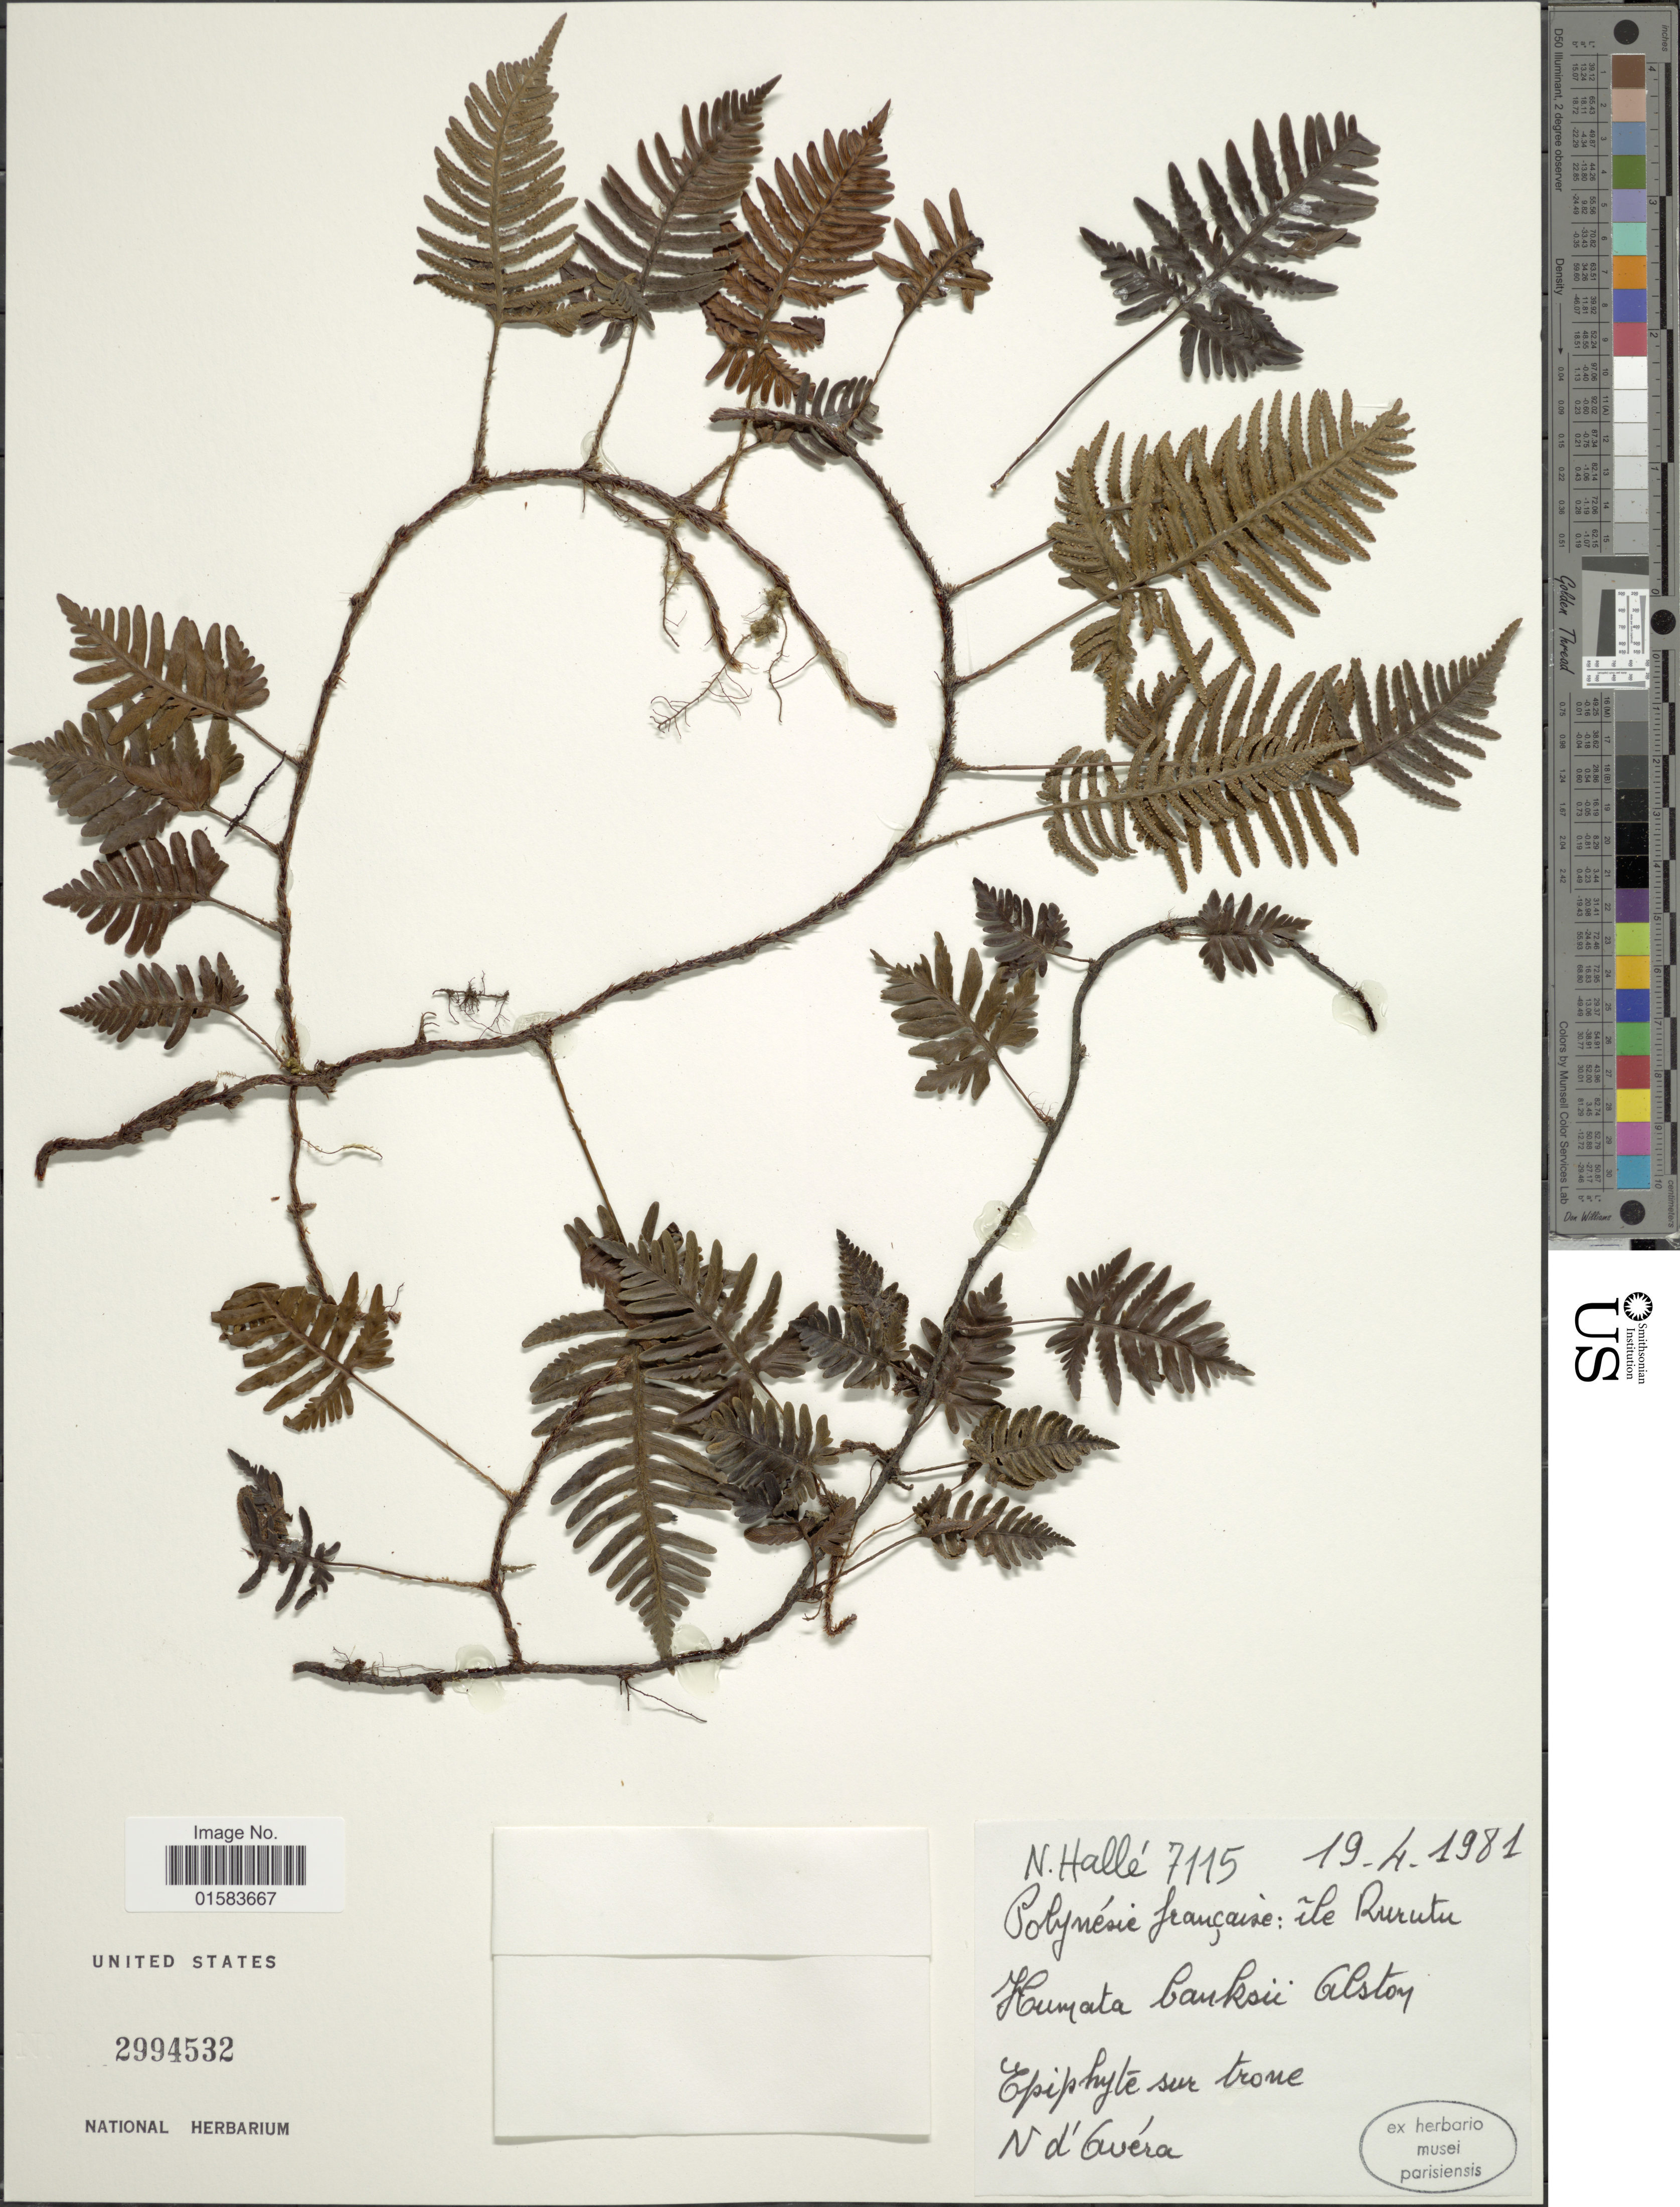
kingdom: Plantae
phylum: Tracheophyta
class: Polypodiopsida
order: Polypodiales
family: Davalliaceae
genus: Davallia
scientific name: Davallia pectinata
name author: Sm.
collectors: N. Hallé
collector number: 7115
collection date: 1981-04-19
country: French Polynesia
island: Rurutu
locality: The Rurutu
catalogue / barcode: US 2994532